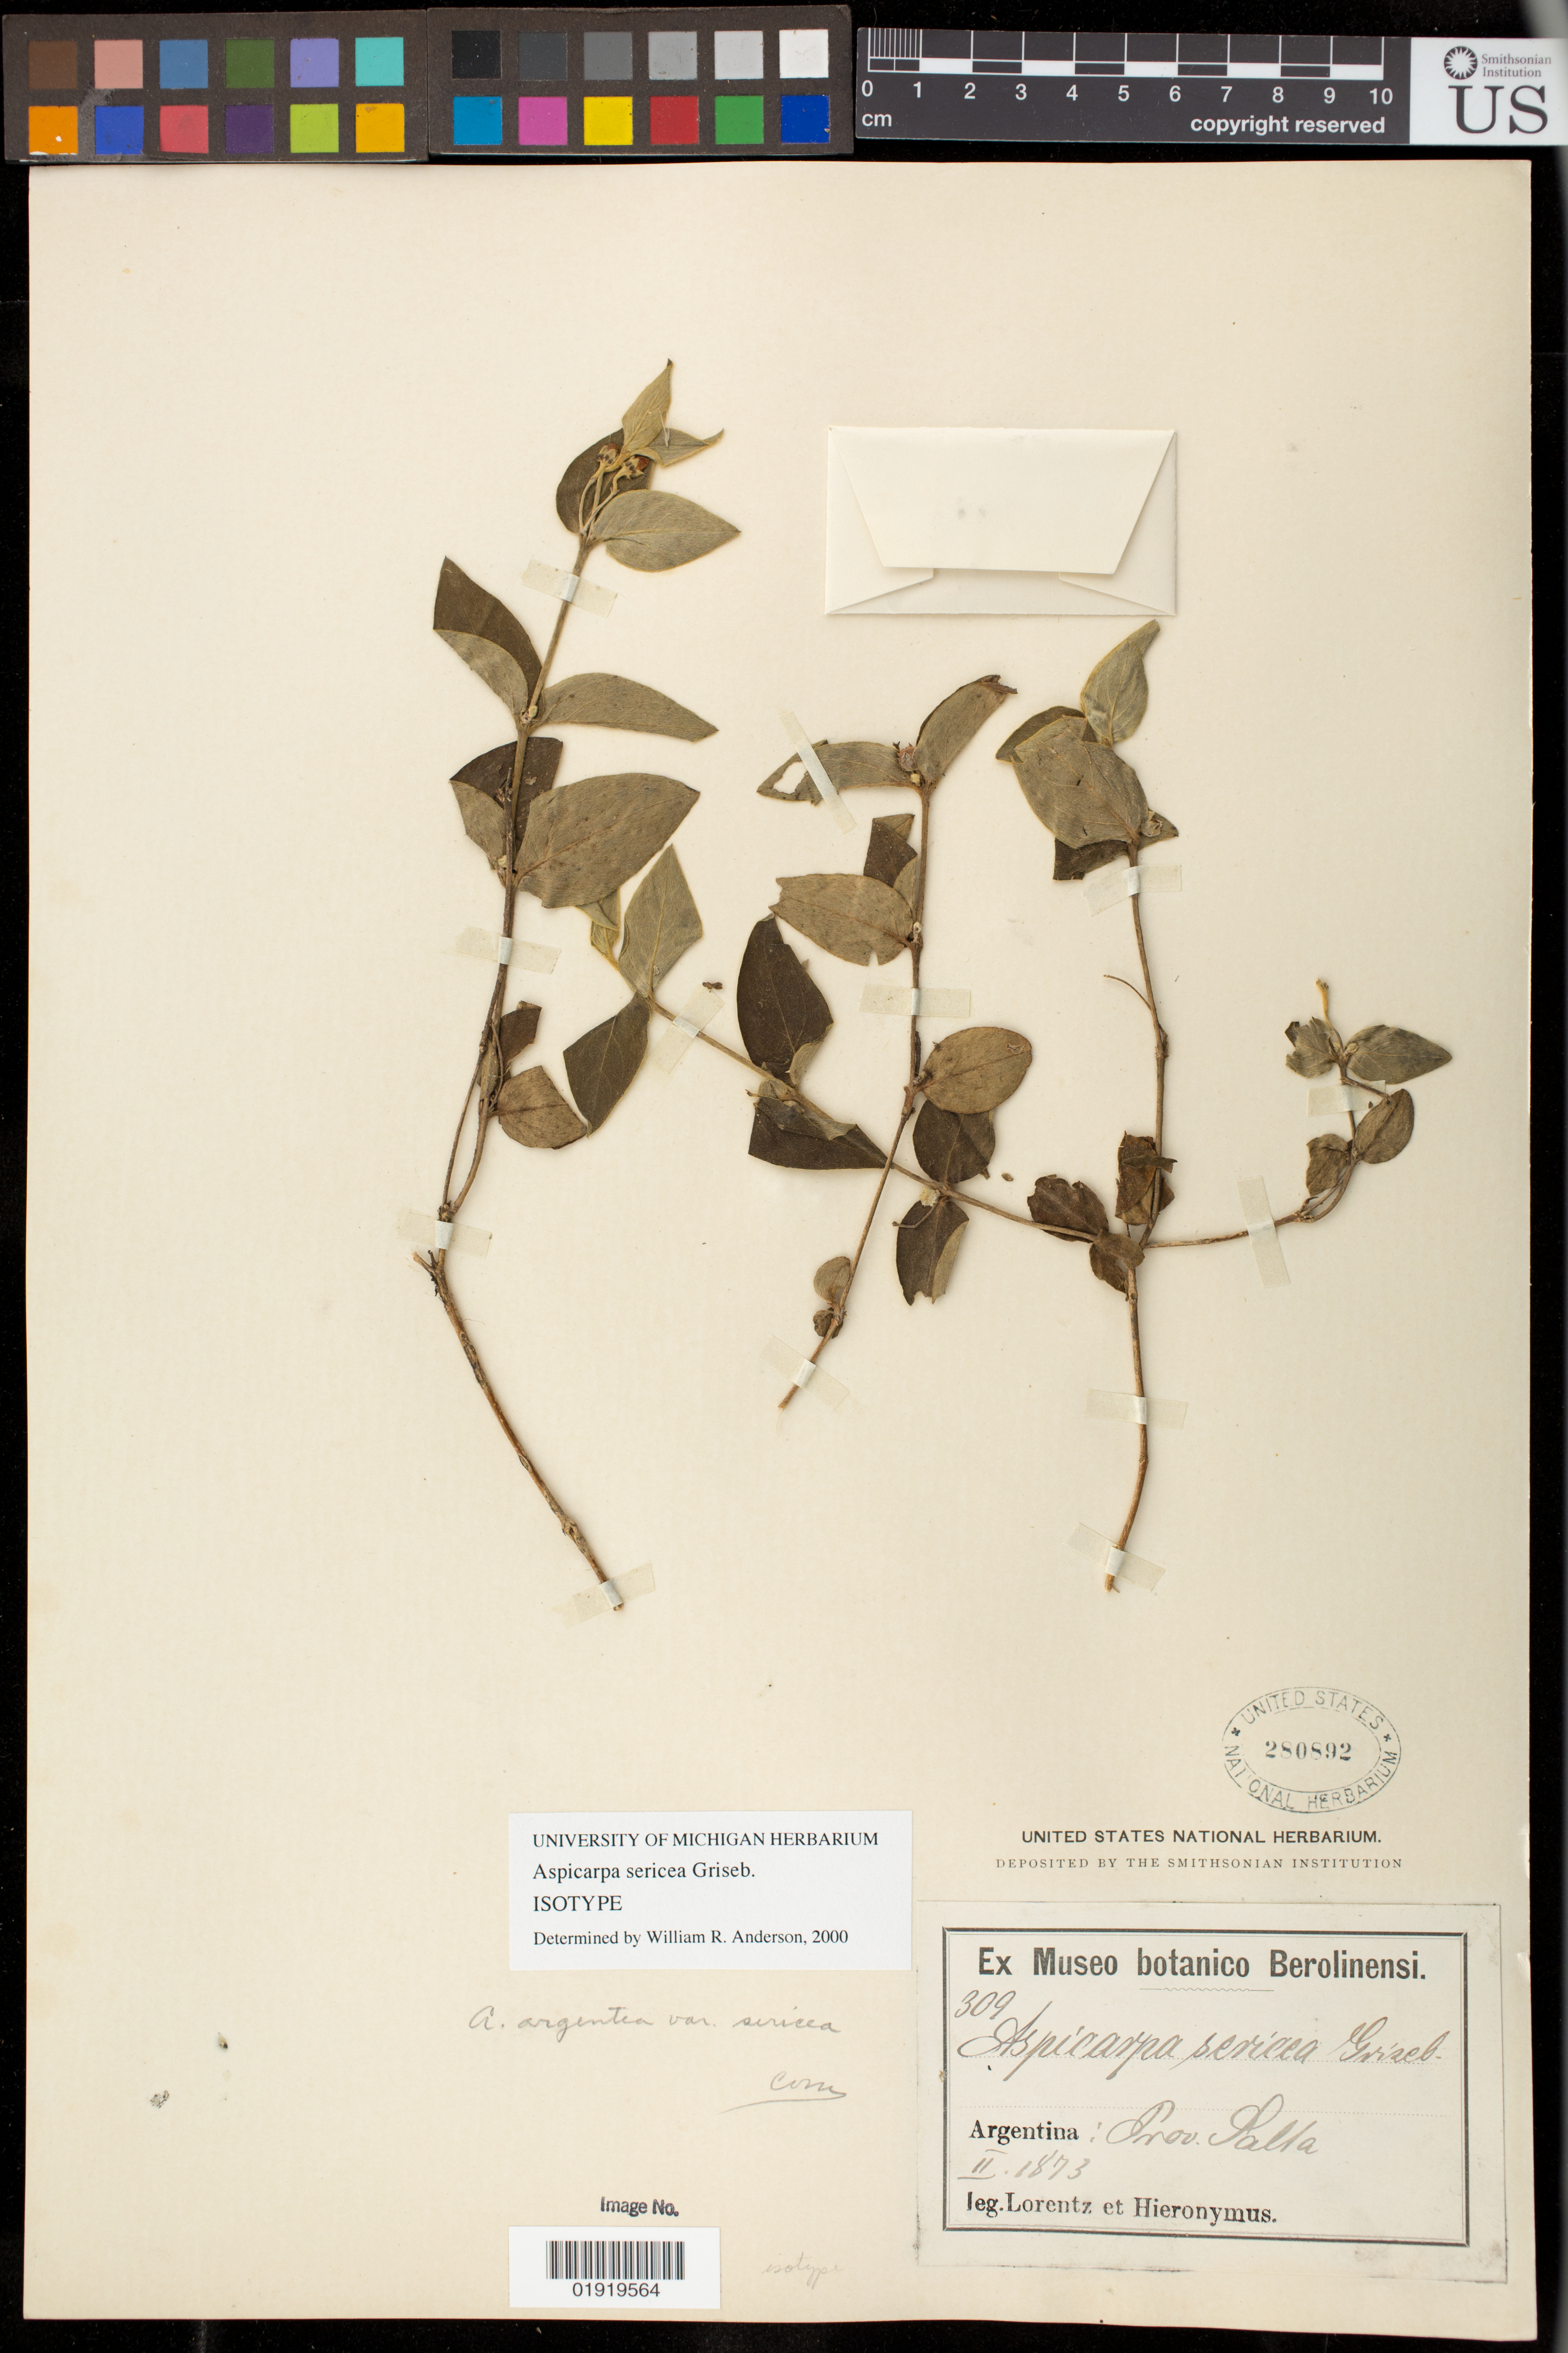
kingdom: Plantae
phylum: Tracheophyta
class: Magnoliopsida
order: Malpighiales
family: Malpighiaceae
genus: Aspicarpa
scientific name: Aspicarpa sericea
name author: Griseb.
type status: Type Collection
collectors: P. G. Lorentz & G. H. Hieronymus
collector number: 309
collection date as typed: Feb 1873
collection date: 1873-02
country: Argentina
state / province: Salta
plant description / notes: Annotated as isotype by W.R. Anderson (2000). Protologue does not cite a specific collection or number, only "ad fl. Juramento". Duplicates of this collection at other herbaria bear that locality, but this one does not.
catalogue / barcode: US 280892